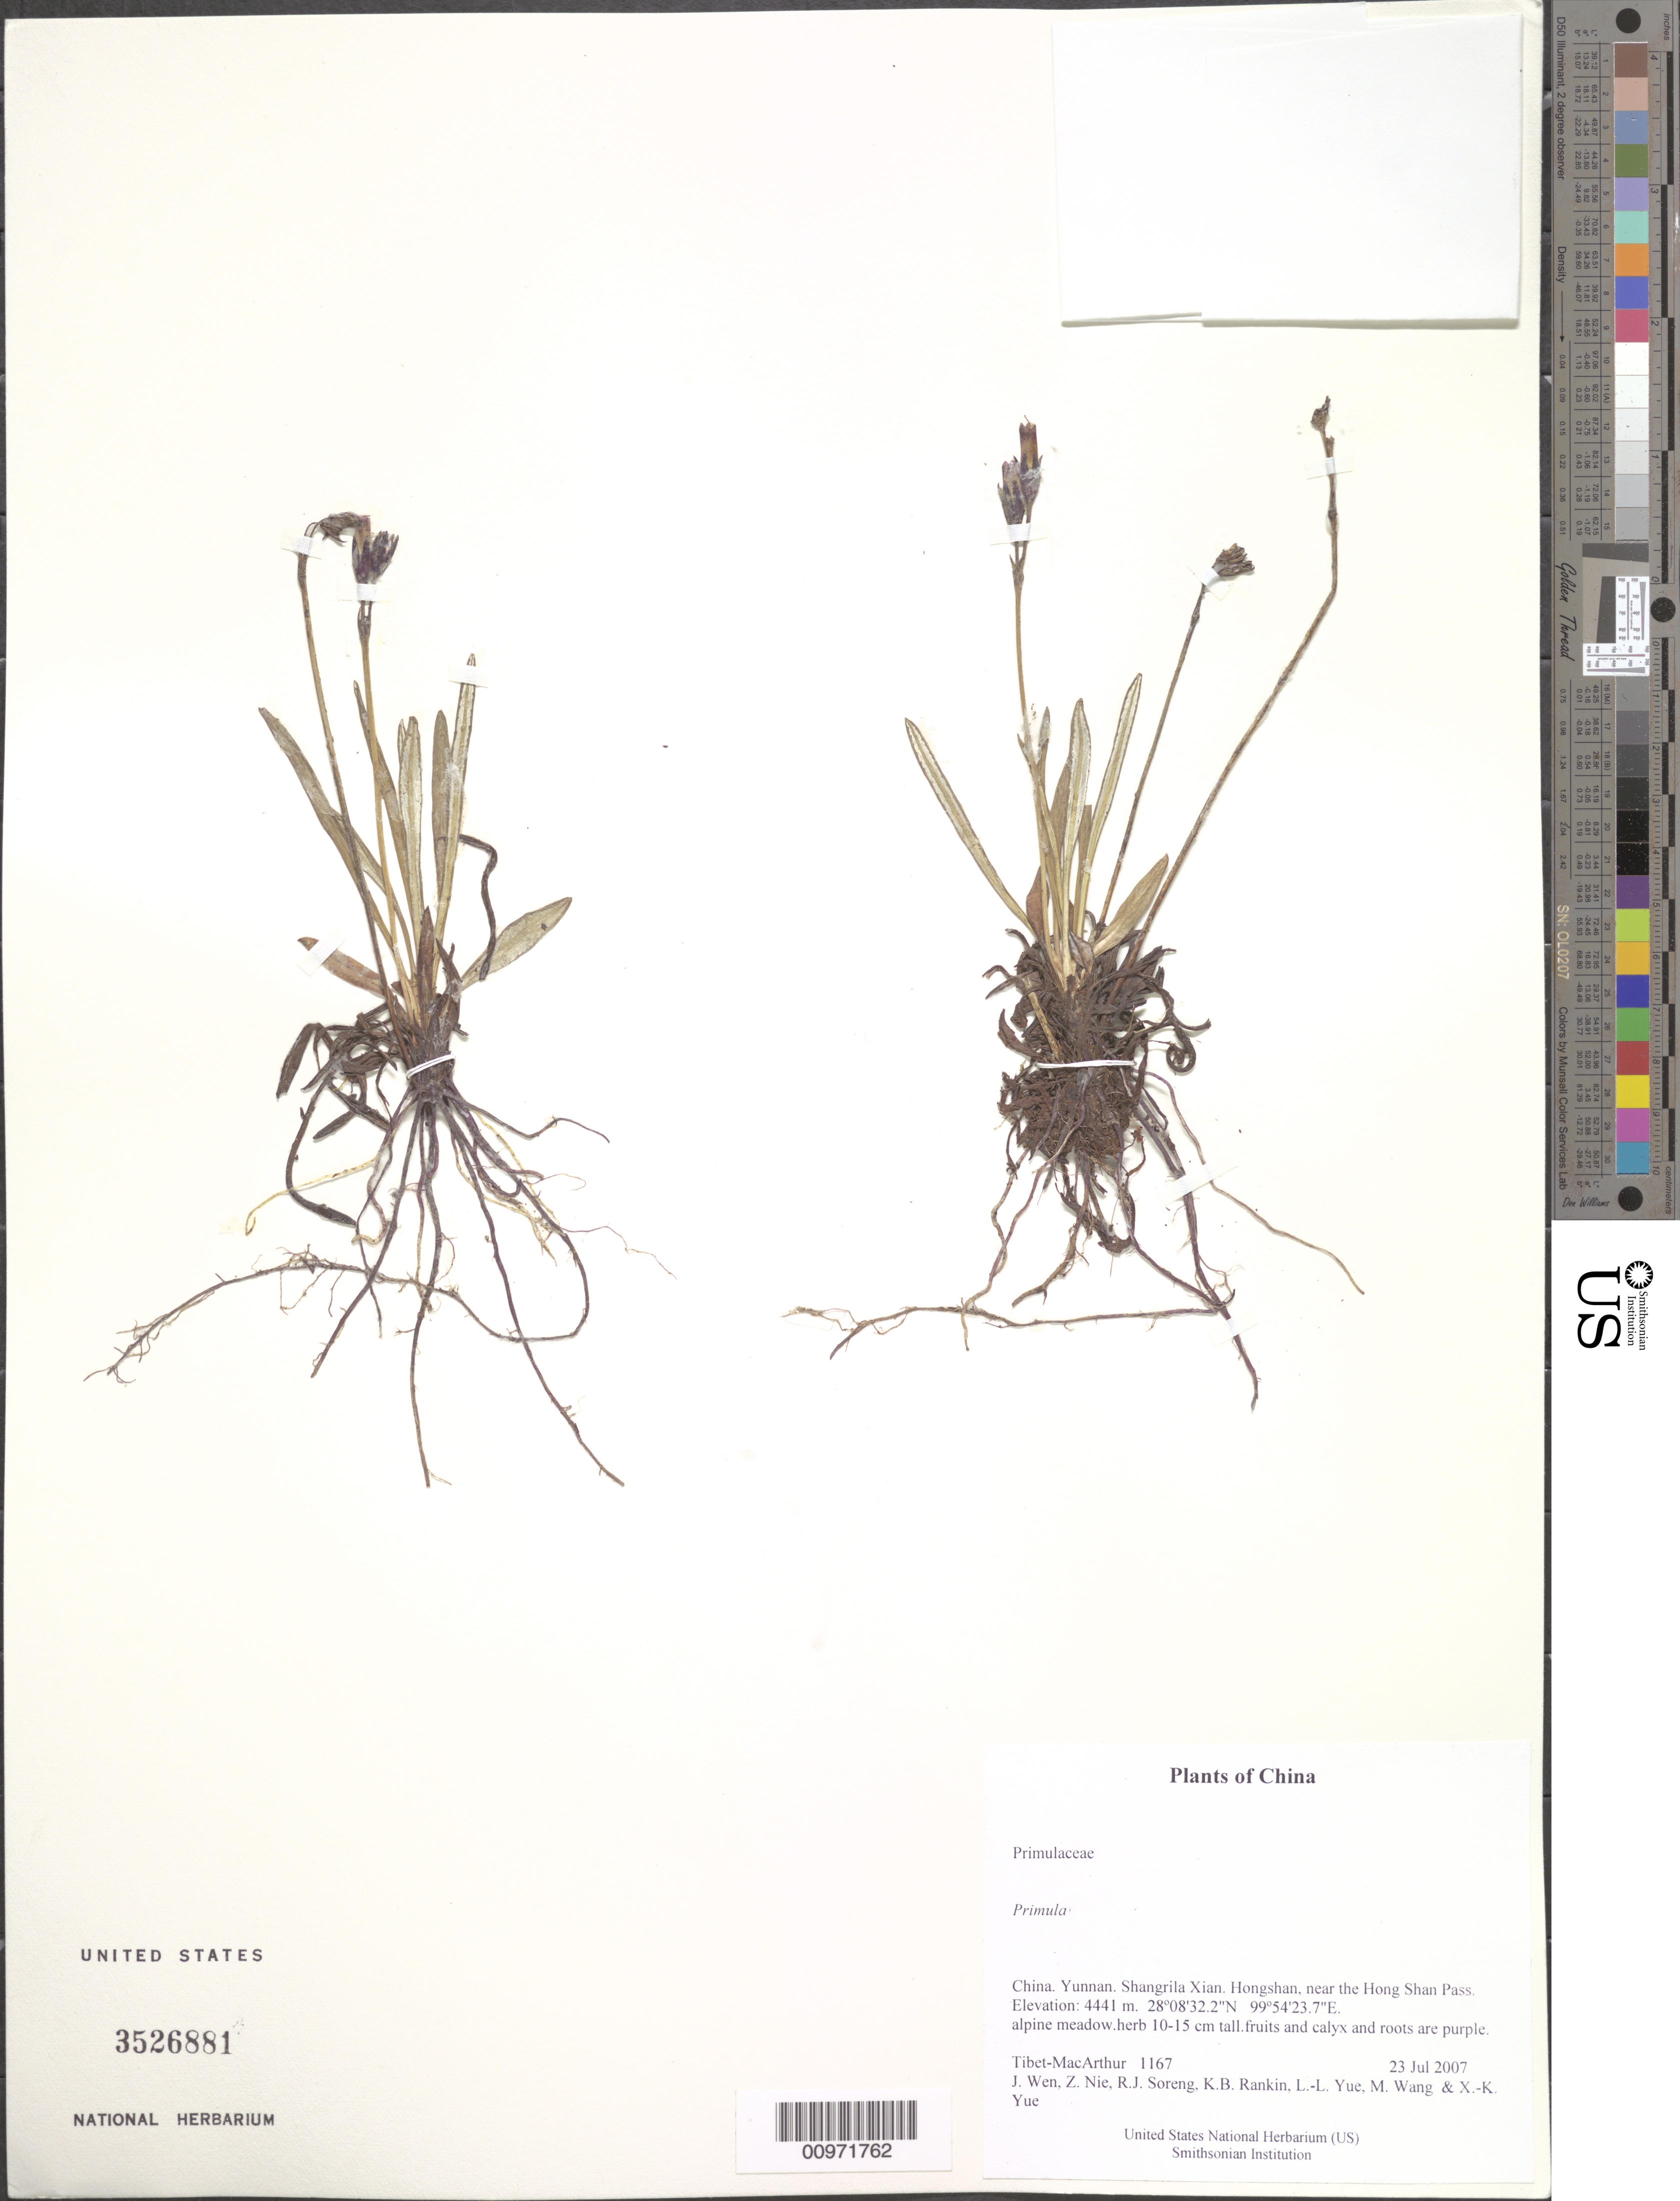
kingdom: Plantae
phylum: Tracheophyta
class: Magnoliopsida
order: Ericales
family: Primulaceae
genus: Primula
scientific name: Primula sp.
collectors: Tibet-MacArthur, J. Wen, Z. Nie, R. J. Soreng, K. Rankin, L. Yue, M. Wang & X. Yue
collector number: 1167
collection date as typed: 23 Jul 2007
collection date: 2007-07-23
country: China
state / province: Yunnan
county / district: Shangrila Xian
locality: Hongshan, near the Hong Shan Pass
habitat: alpine meadow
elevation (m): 4441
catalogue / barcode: US 3526881